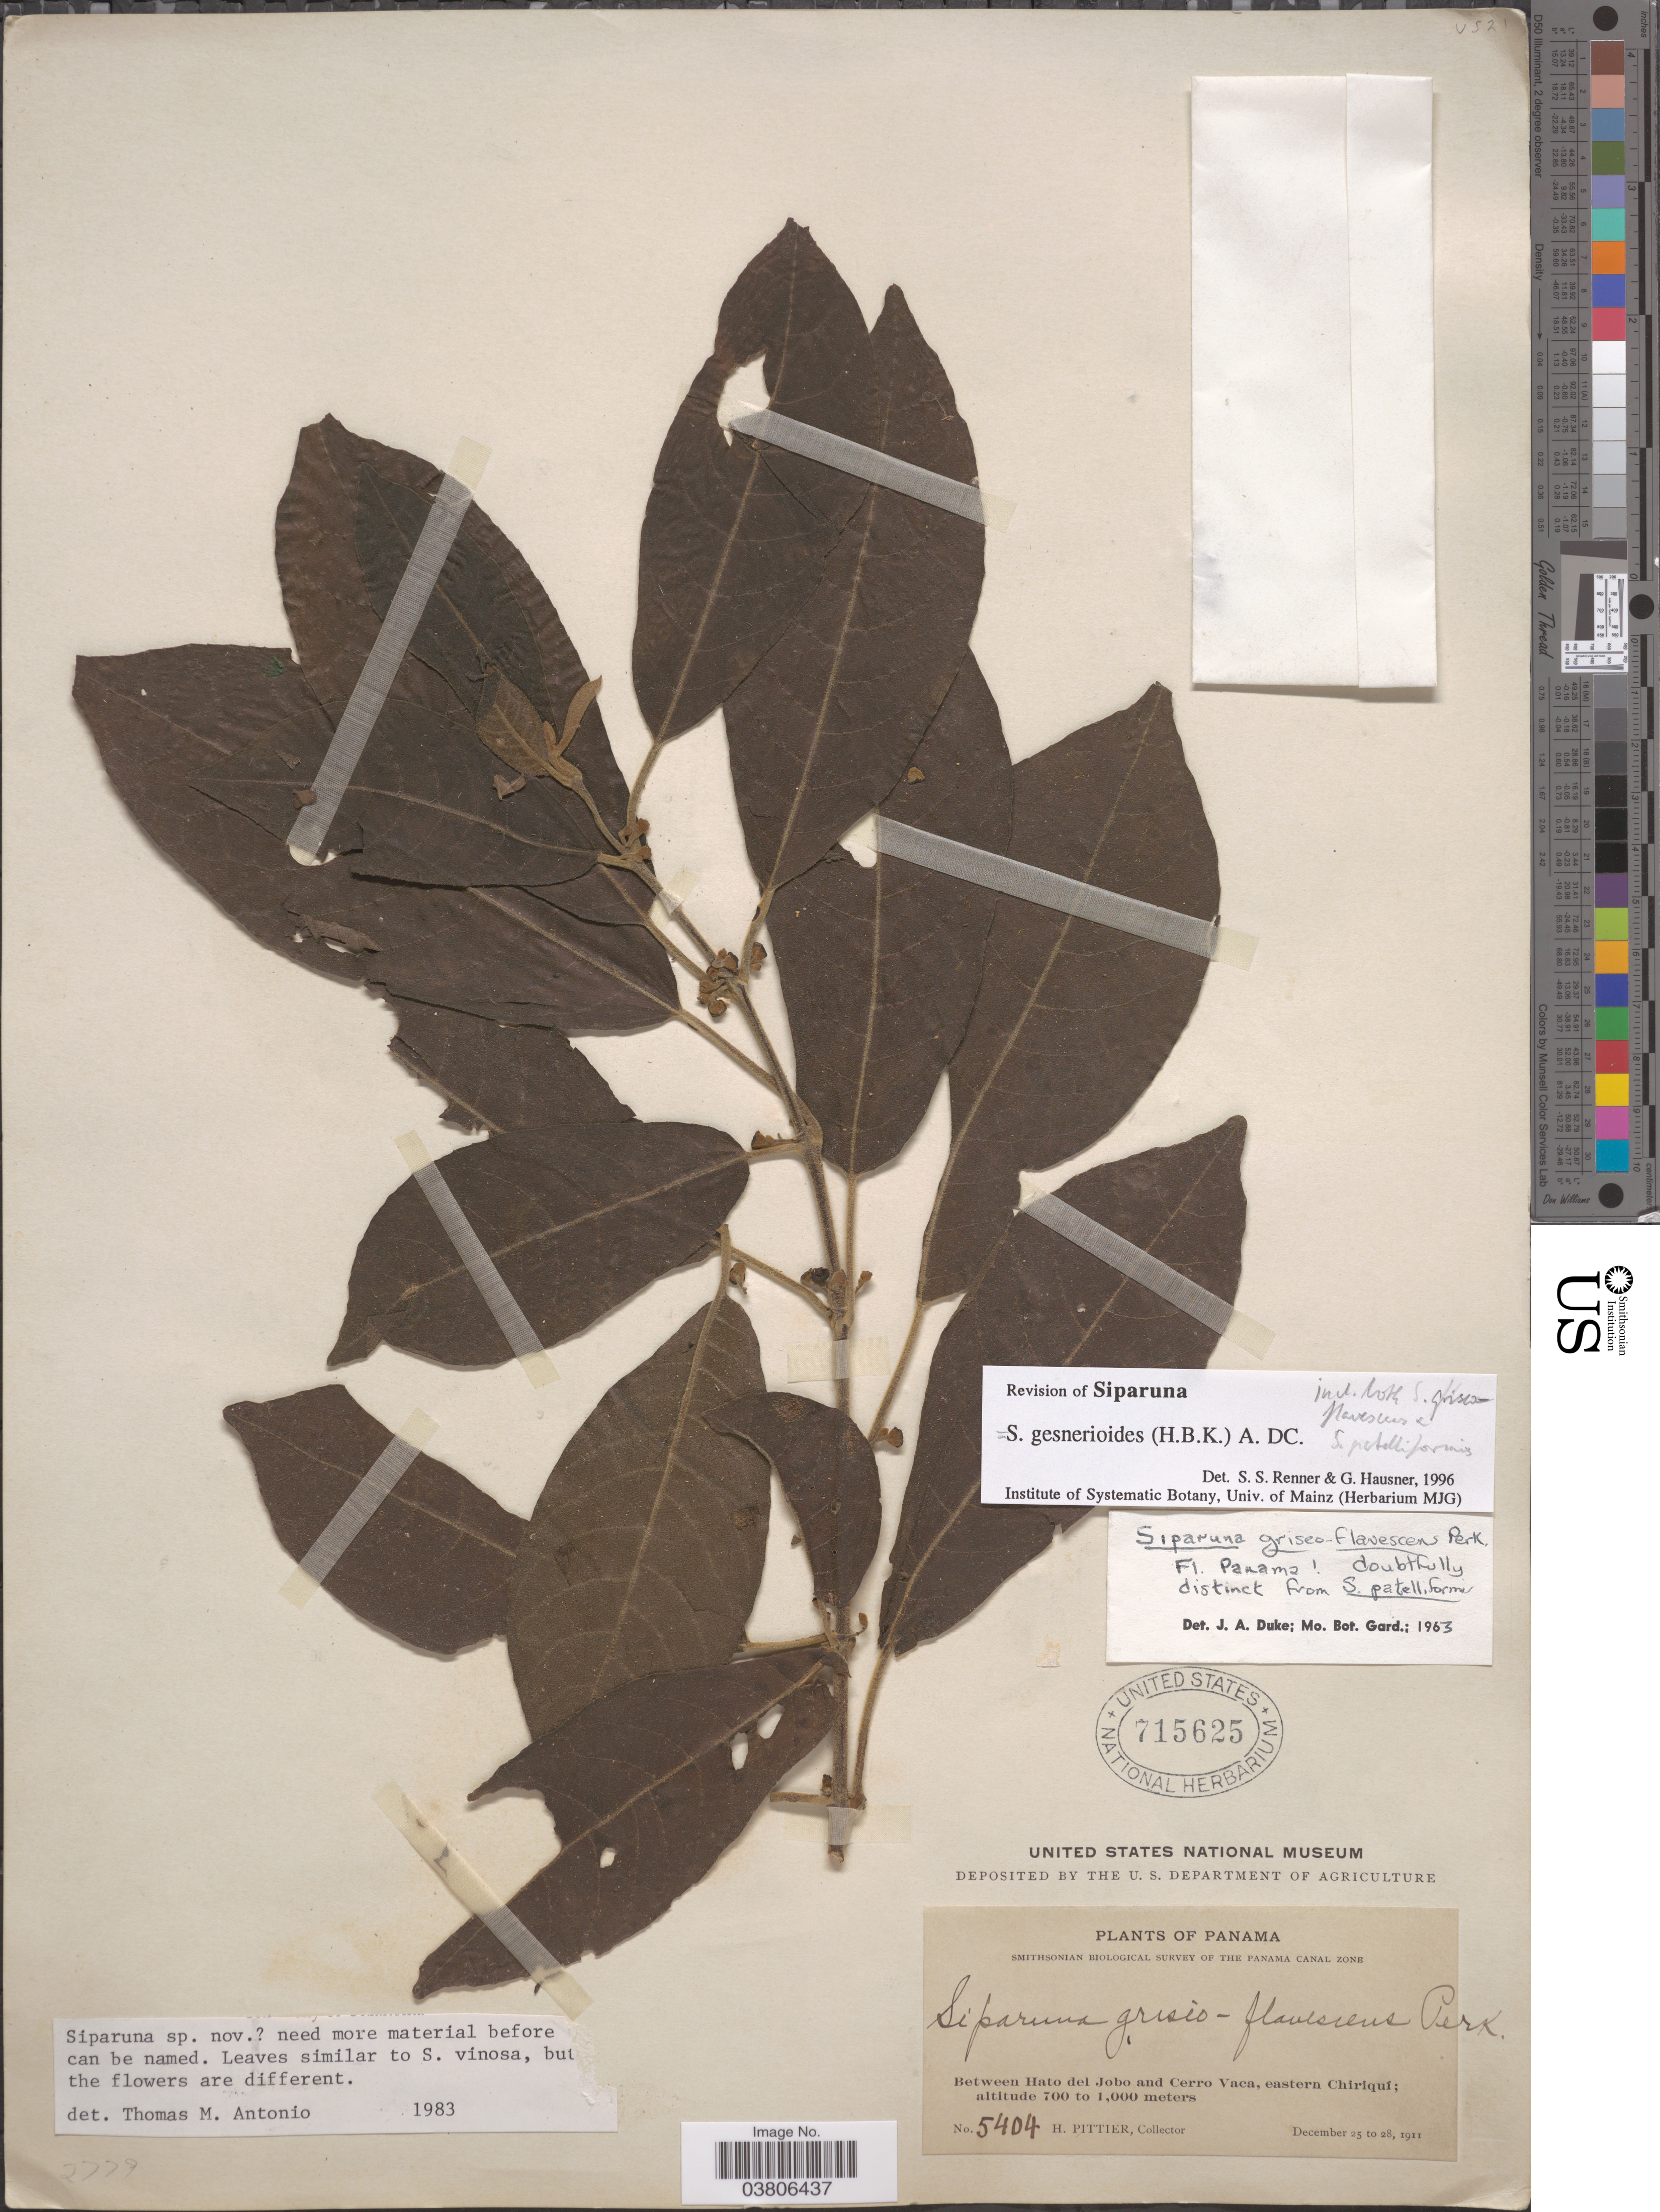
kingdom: Plantae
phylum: Tracheophyta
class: Magnoliopsida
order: Laurales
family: Siparunaceae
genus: Siparuna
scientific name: Siparuna gesnerioides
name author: (Kunth) A. DC.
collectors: H. F. Pittier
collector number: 5404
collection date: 1911-12-25/1911-12-28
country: Panama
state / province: Chiriqui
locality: The Panama Canal Zone. Between Hato del Jobo and Cerro Vaca, eastern Chiriqui.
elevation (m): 700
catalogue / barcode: US 715625